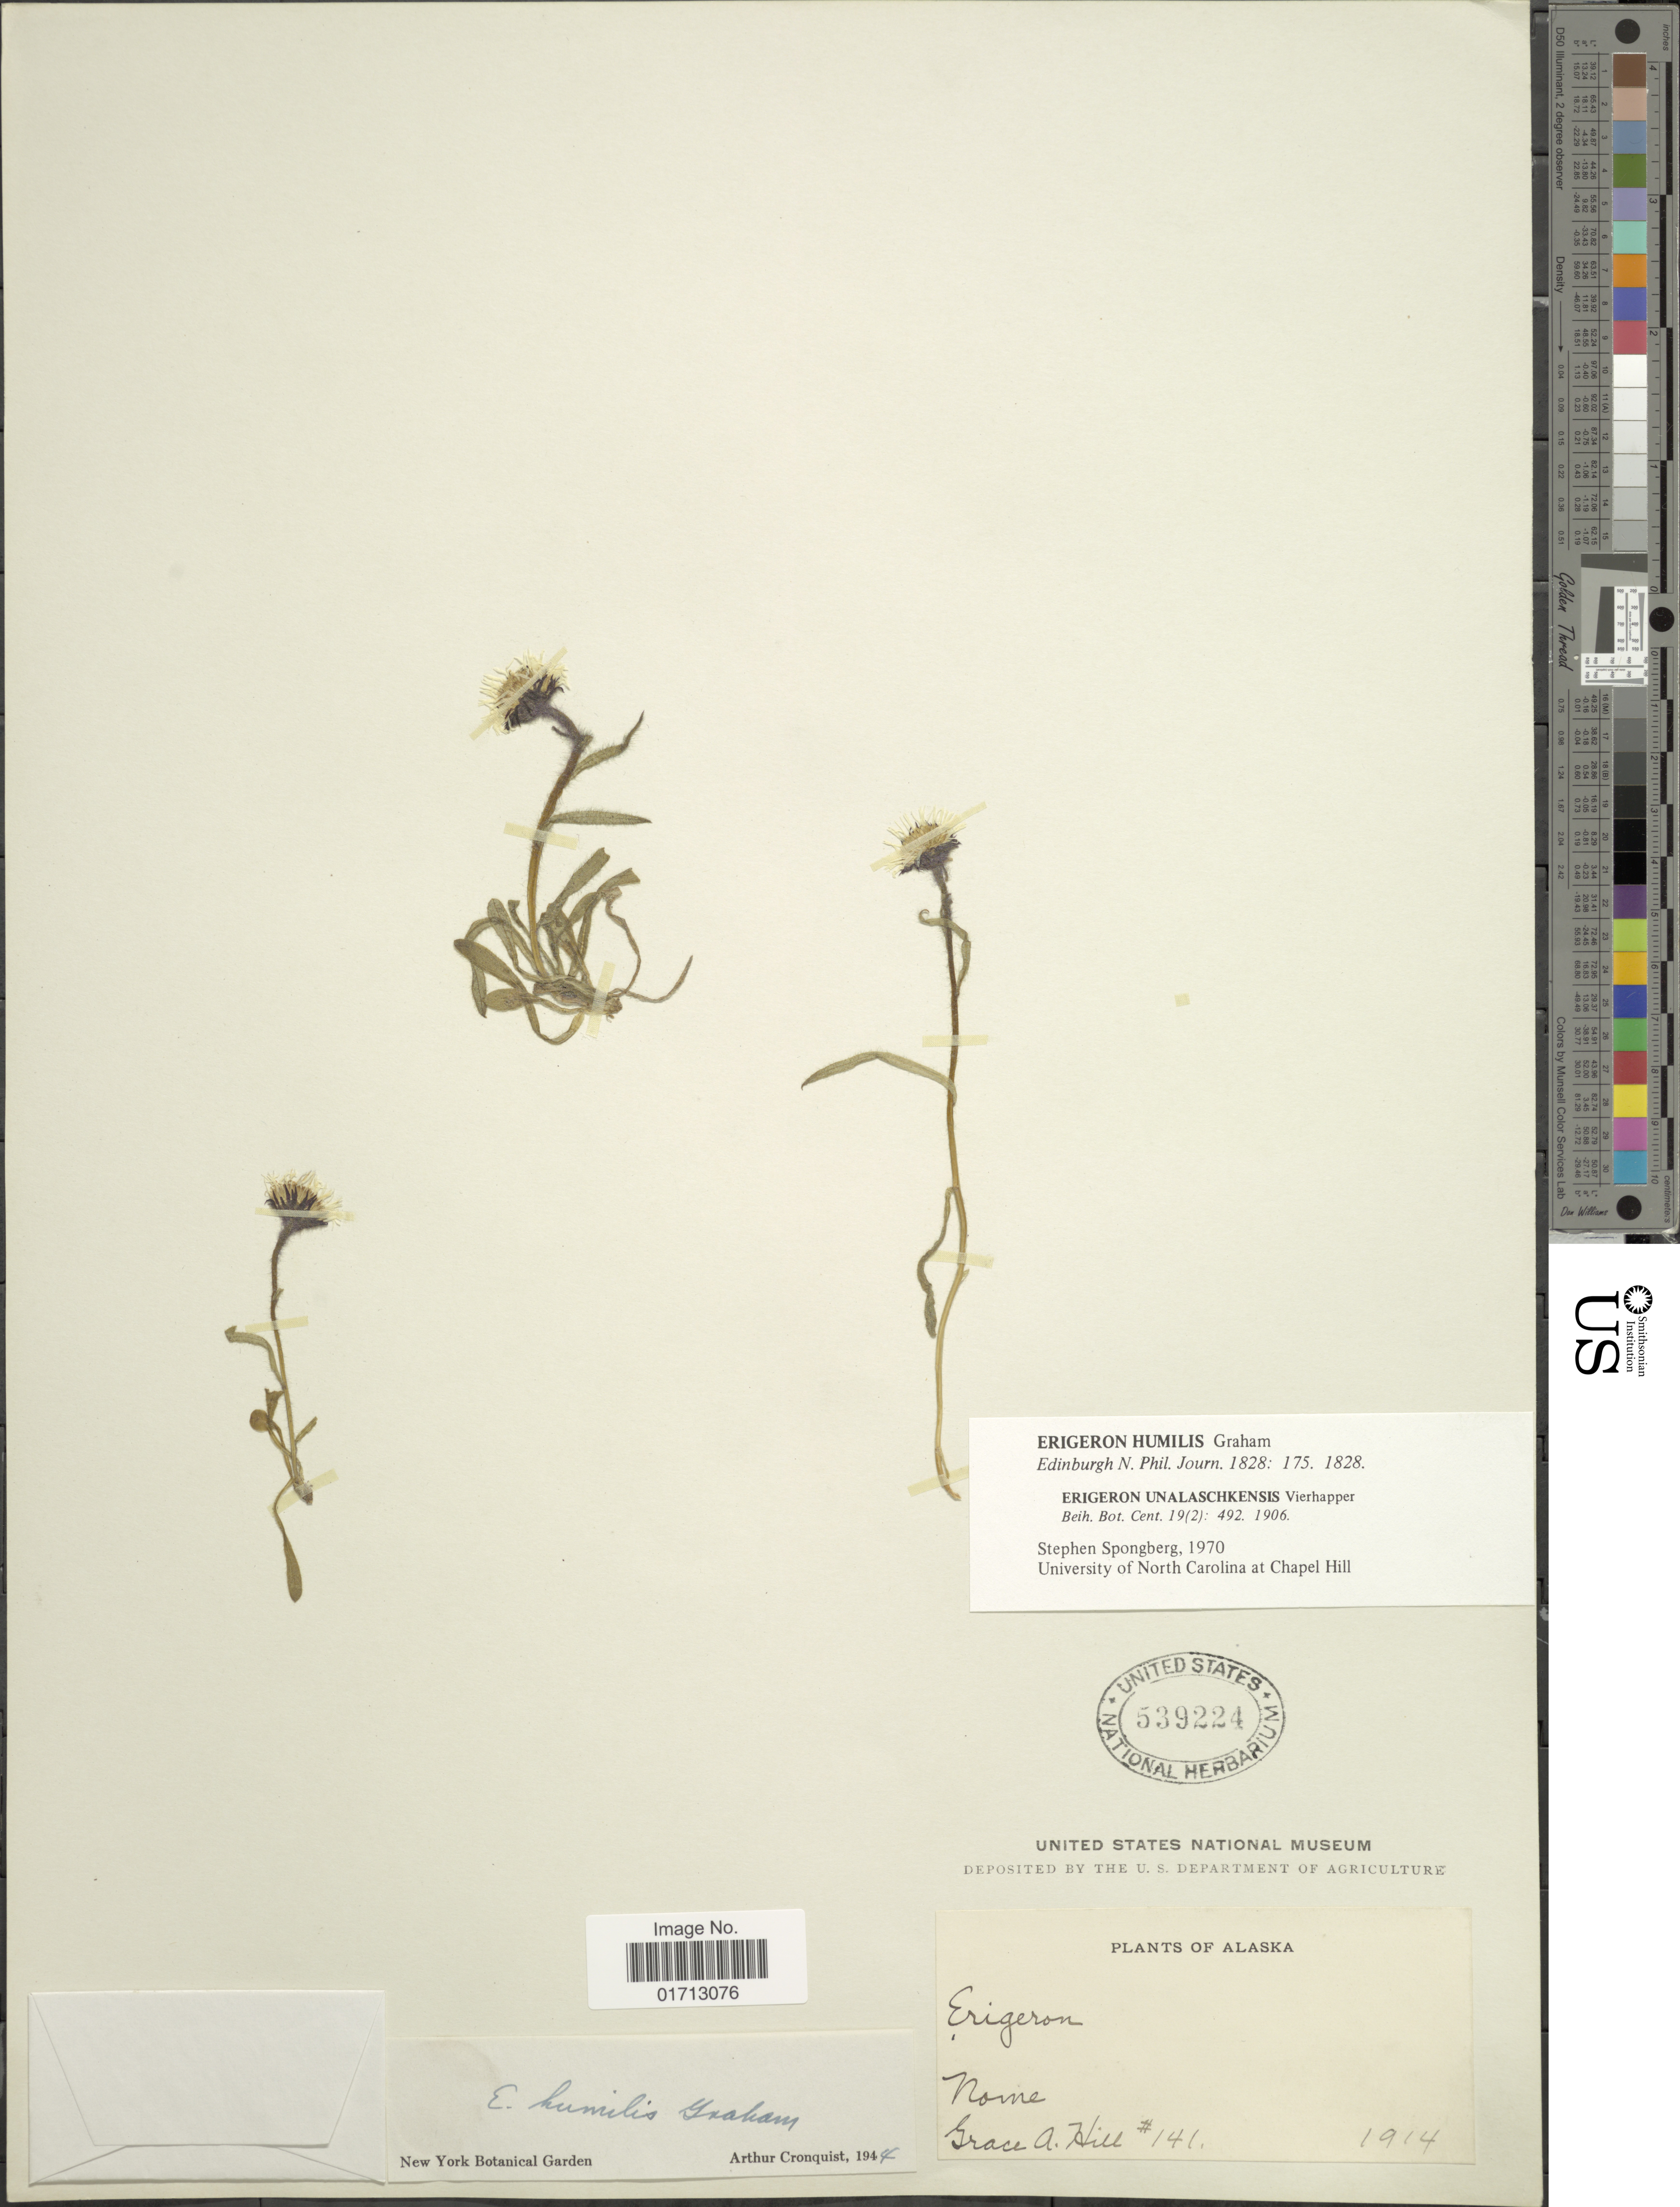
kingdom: Plantae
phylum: Tracheophyta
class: Magnoliopsida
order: Asterales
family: Asteraceae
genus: Erigeron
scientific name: Erigeron humilis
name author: Graham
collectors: G. A. Hill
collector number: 141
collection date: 1914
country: United States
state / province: Alaska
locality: Nome.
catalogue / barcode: US 539224